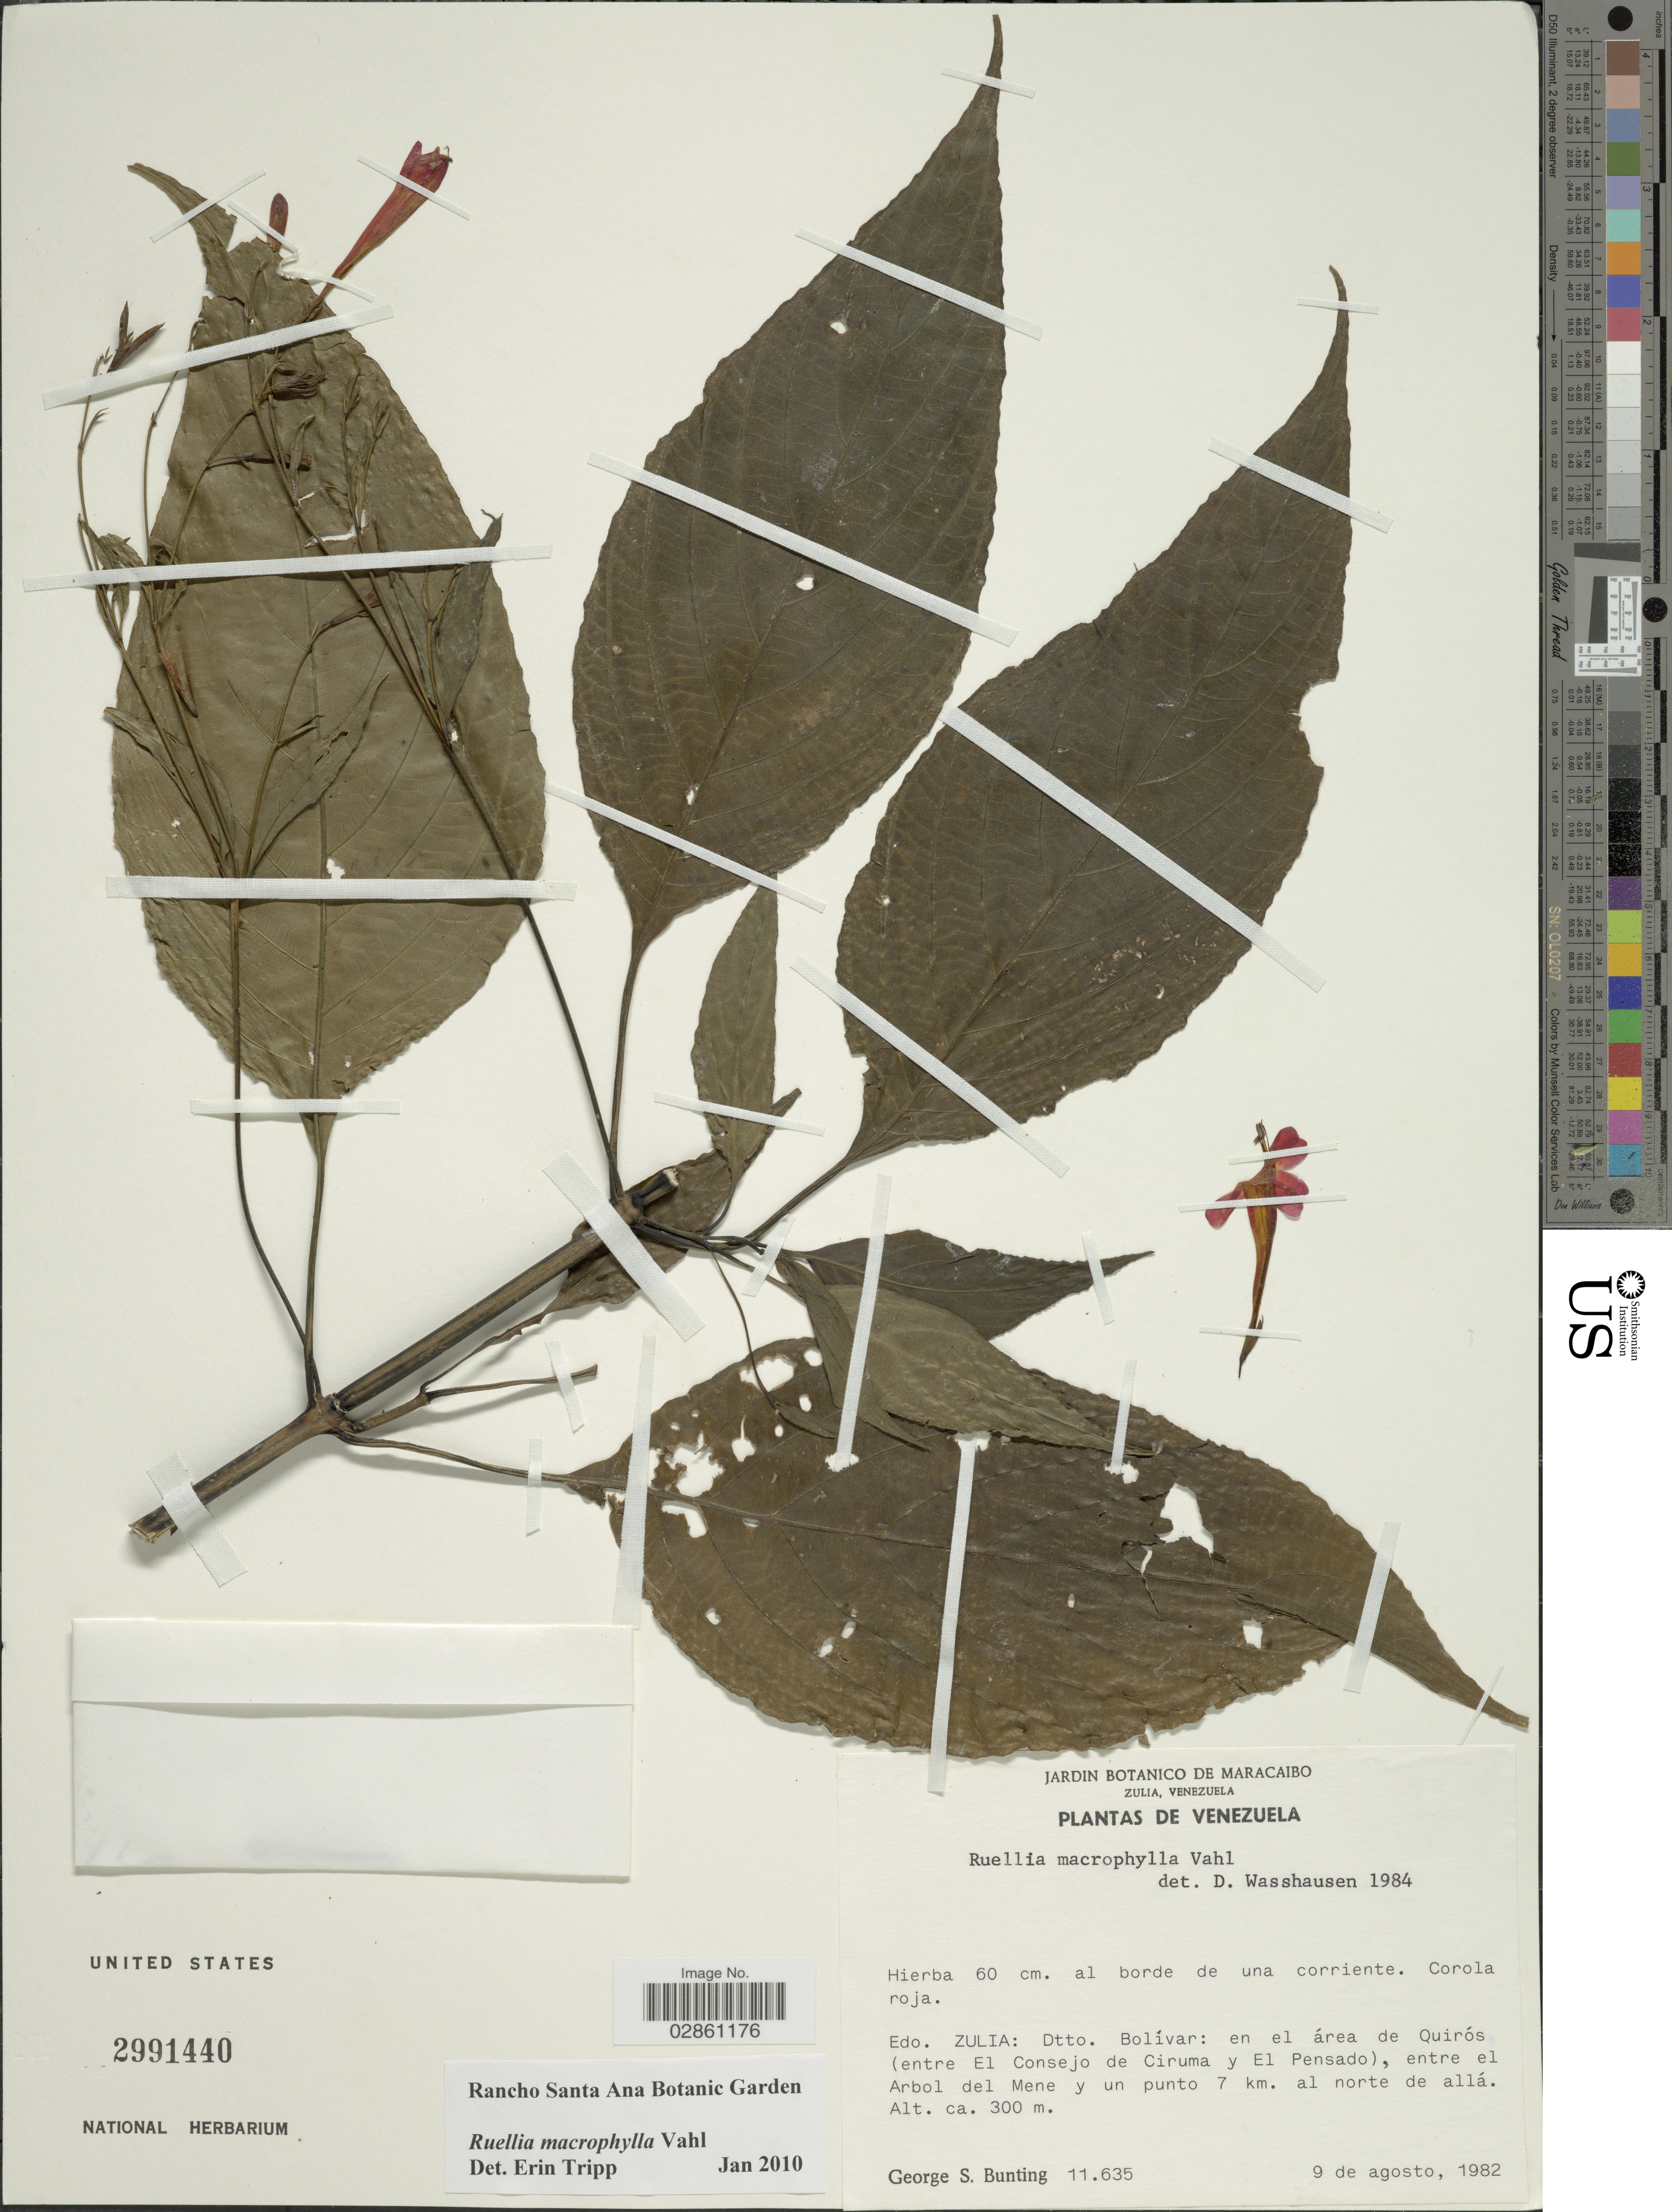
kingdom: Plantae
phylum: Tracheophyta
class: Magnoliopsida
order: Lamiales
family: Acanthaceae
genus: Ruellia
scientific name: Ruellia macrophylla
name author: Vahl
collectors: G. S. Bunting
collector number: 11635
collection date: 1982-08-09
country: Venezuela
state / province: Zulia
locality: Dtto. Bolívar: en el área de Quirós (entre El Consejo de Ciruma y El Pensado), entre el Arbol del Mene y un punto 7 km. al norte de allá.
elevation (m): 300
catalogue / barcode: US 2991440